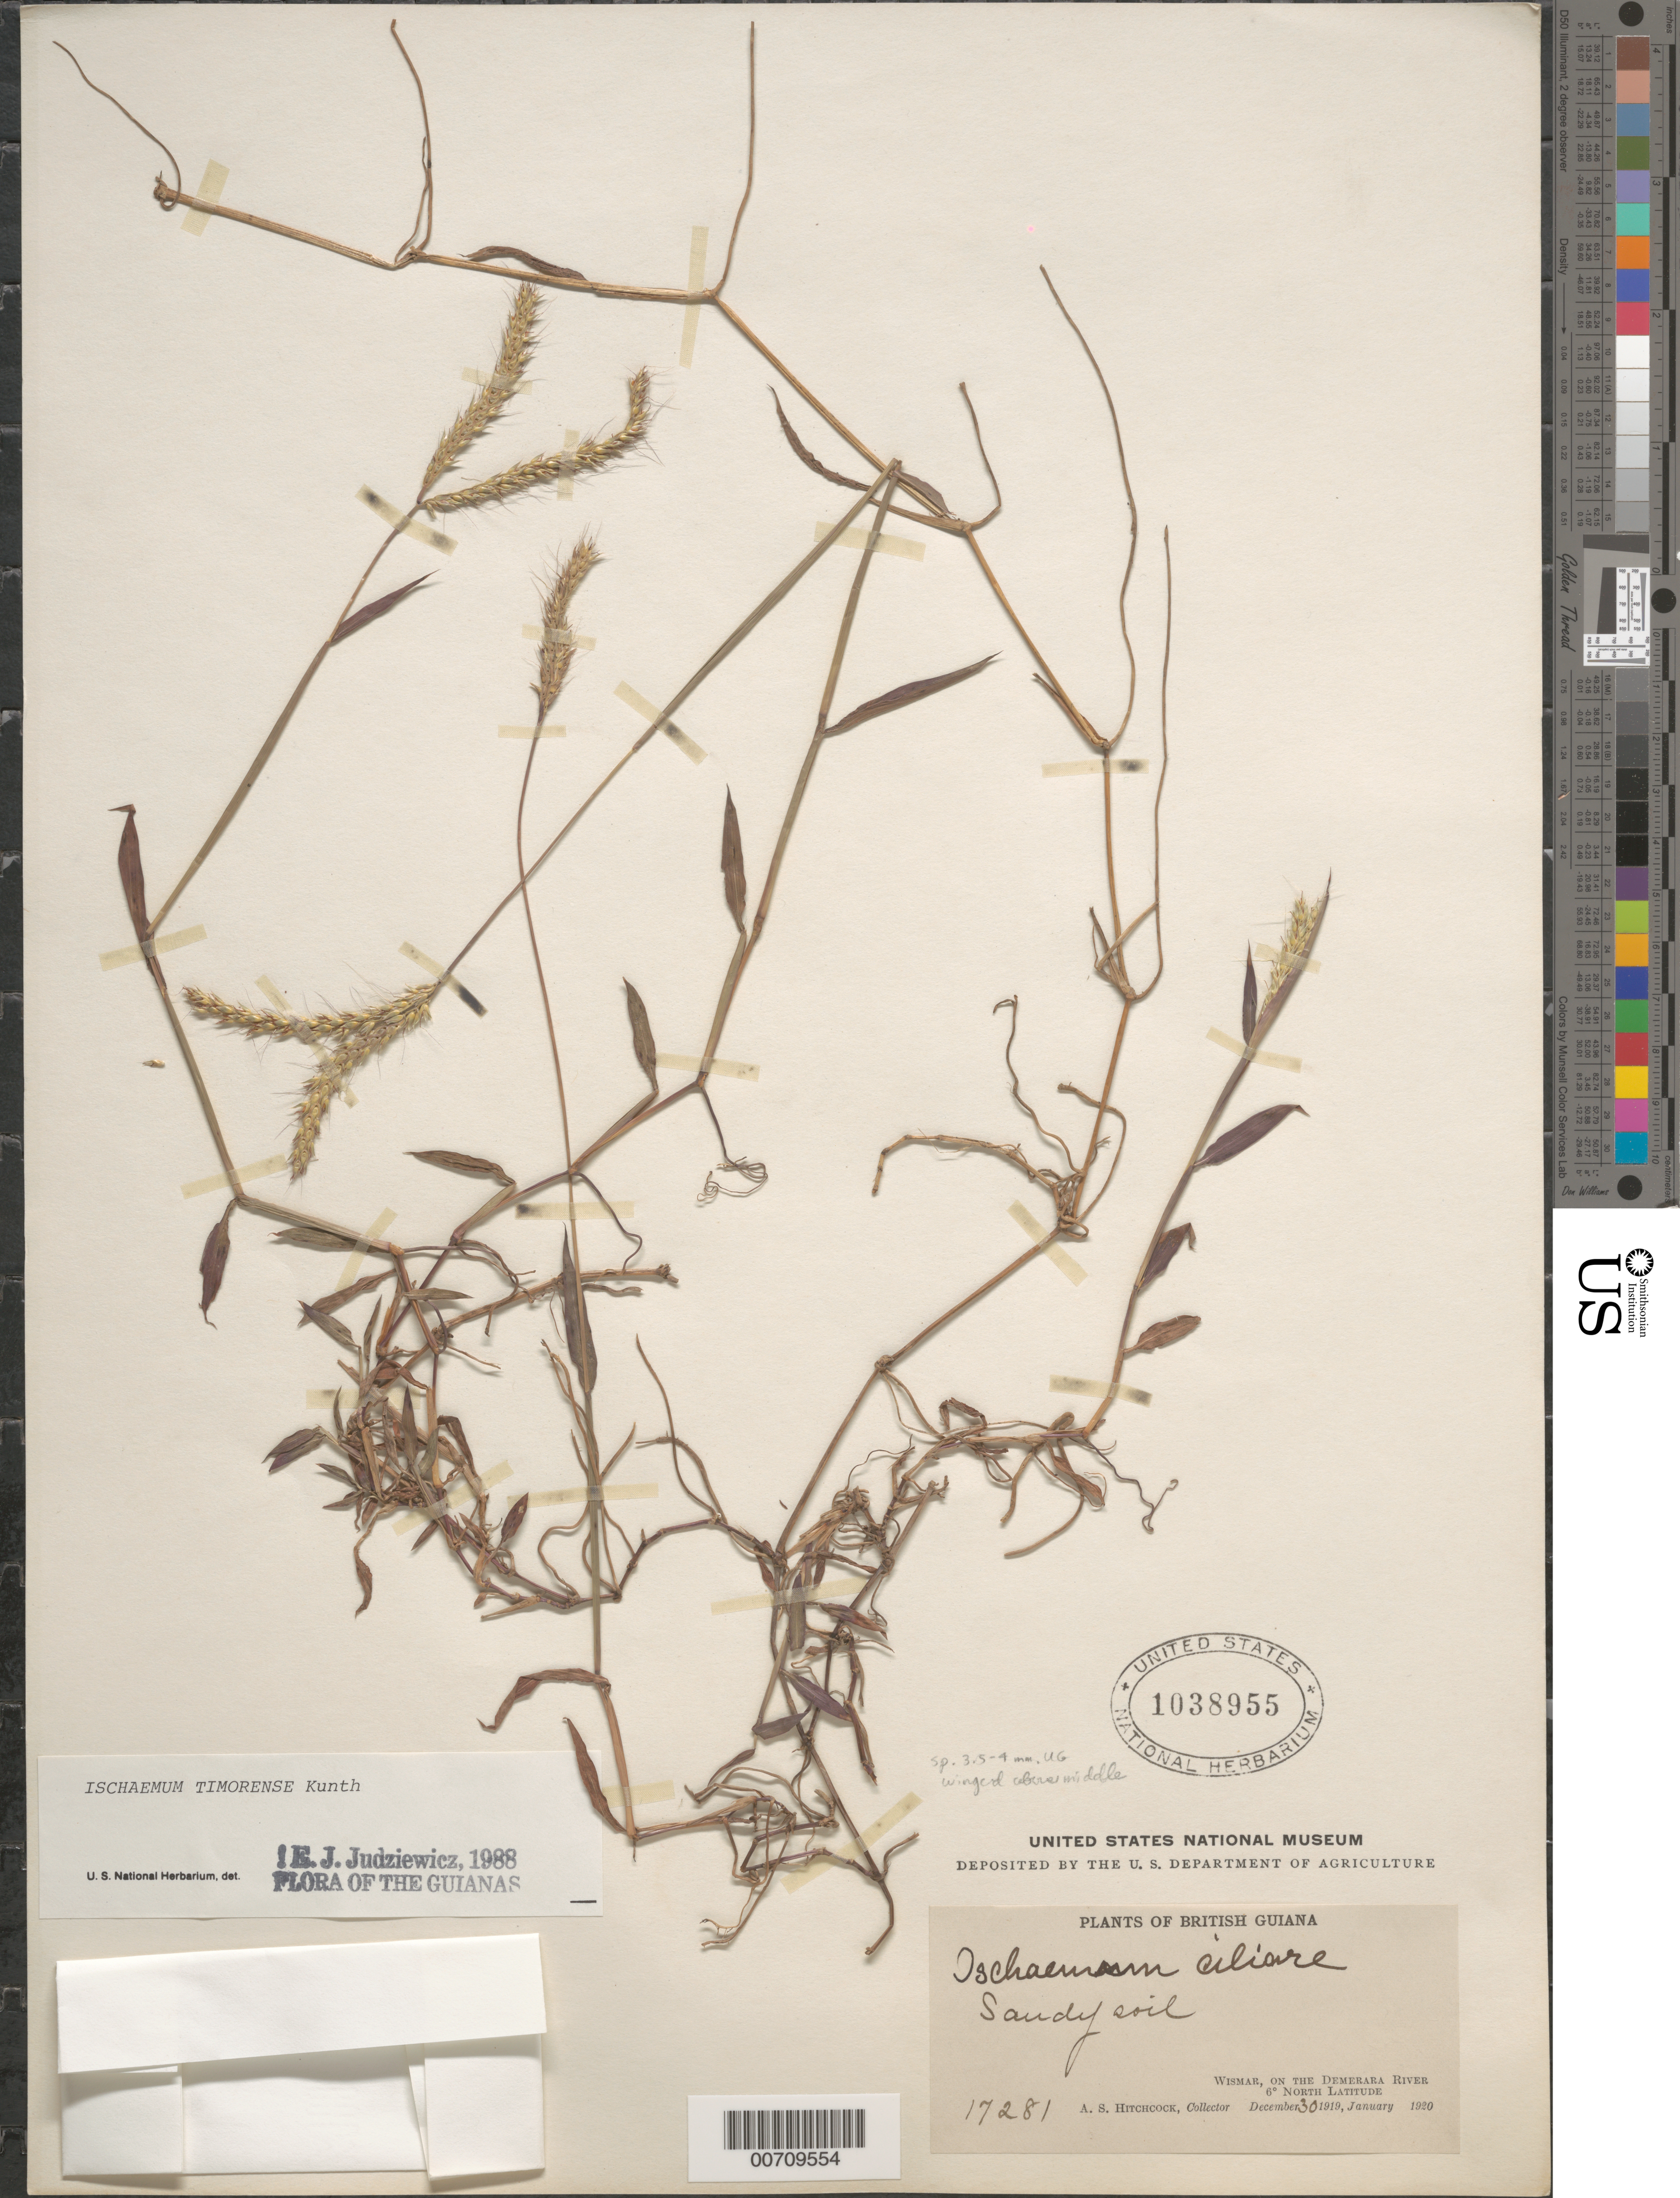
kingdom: Plantae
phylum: Tracheophyta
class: Liliopsida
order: Poales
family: Poaceae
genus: Ischaemum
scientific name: Ischaemum timorense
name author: Kunth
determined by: Judziewicz, E. J.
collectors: A. S. Hitchcock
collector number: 17281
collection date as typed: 31-Dec-20 to 1-Jan-20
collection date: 1920-01-01/1920-12-31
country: Guyana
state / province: U. Demerara-Berbice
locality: Wismar, on the Demerara River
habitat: Sandy soil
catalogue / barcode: US 1038955